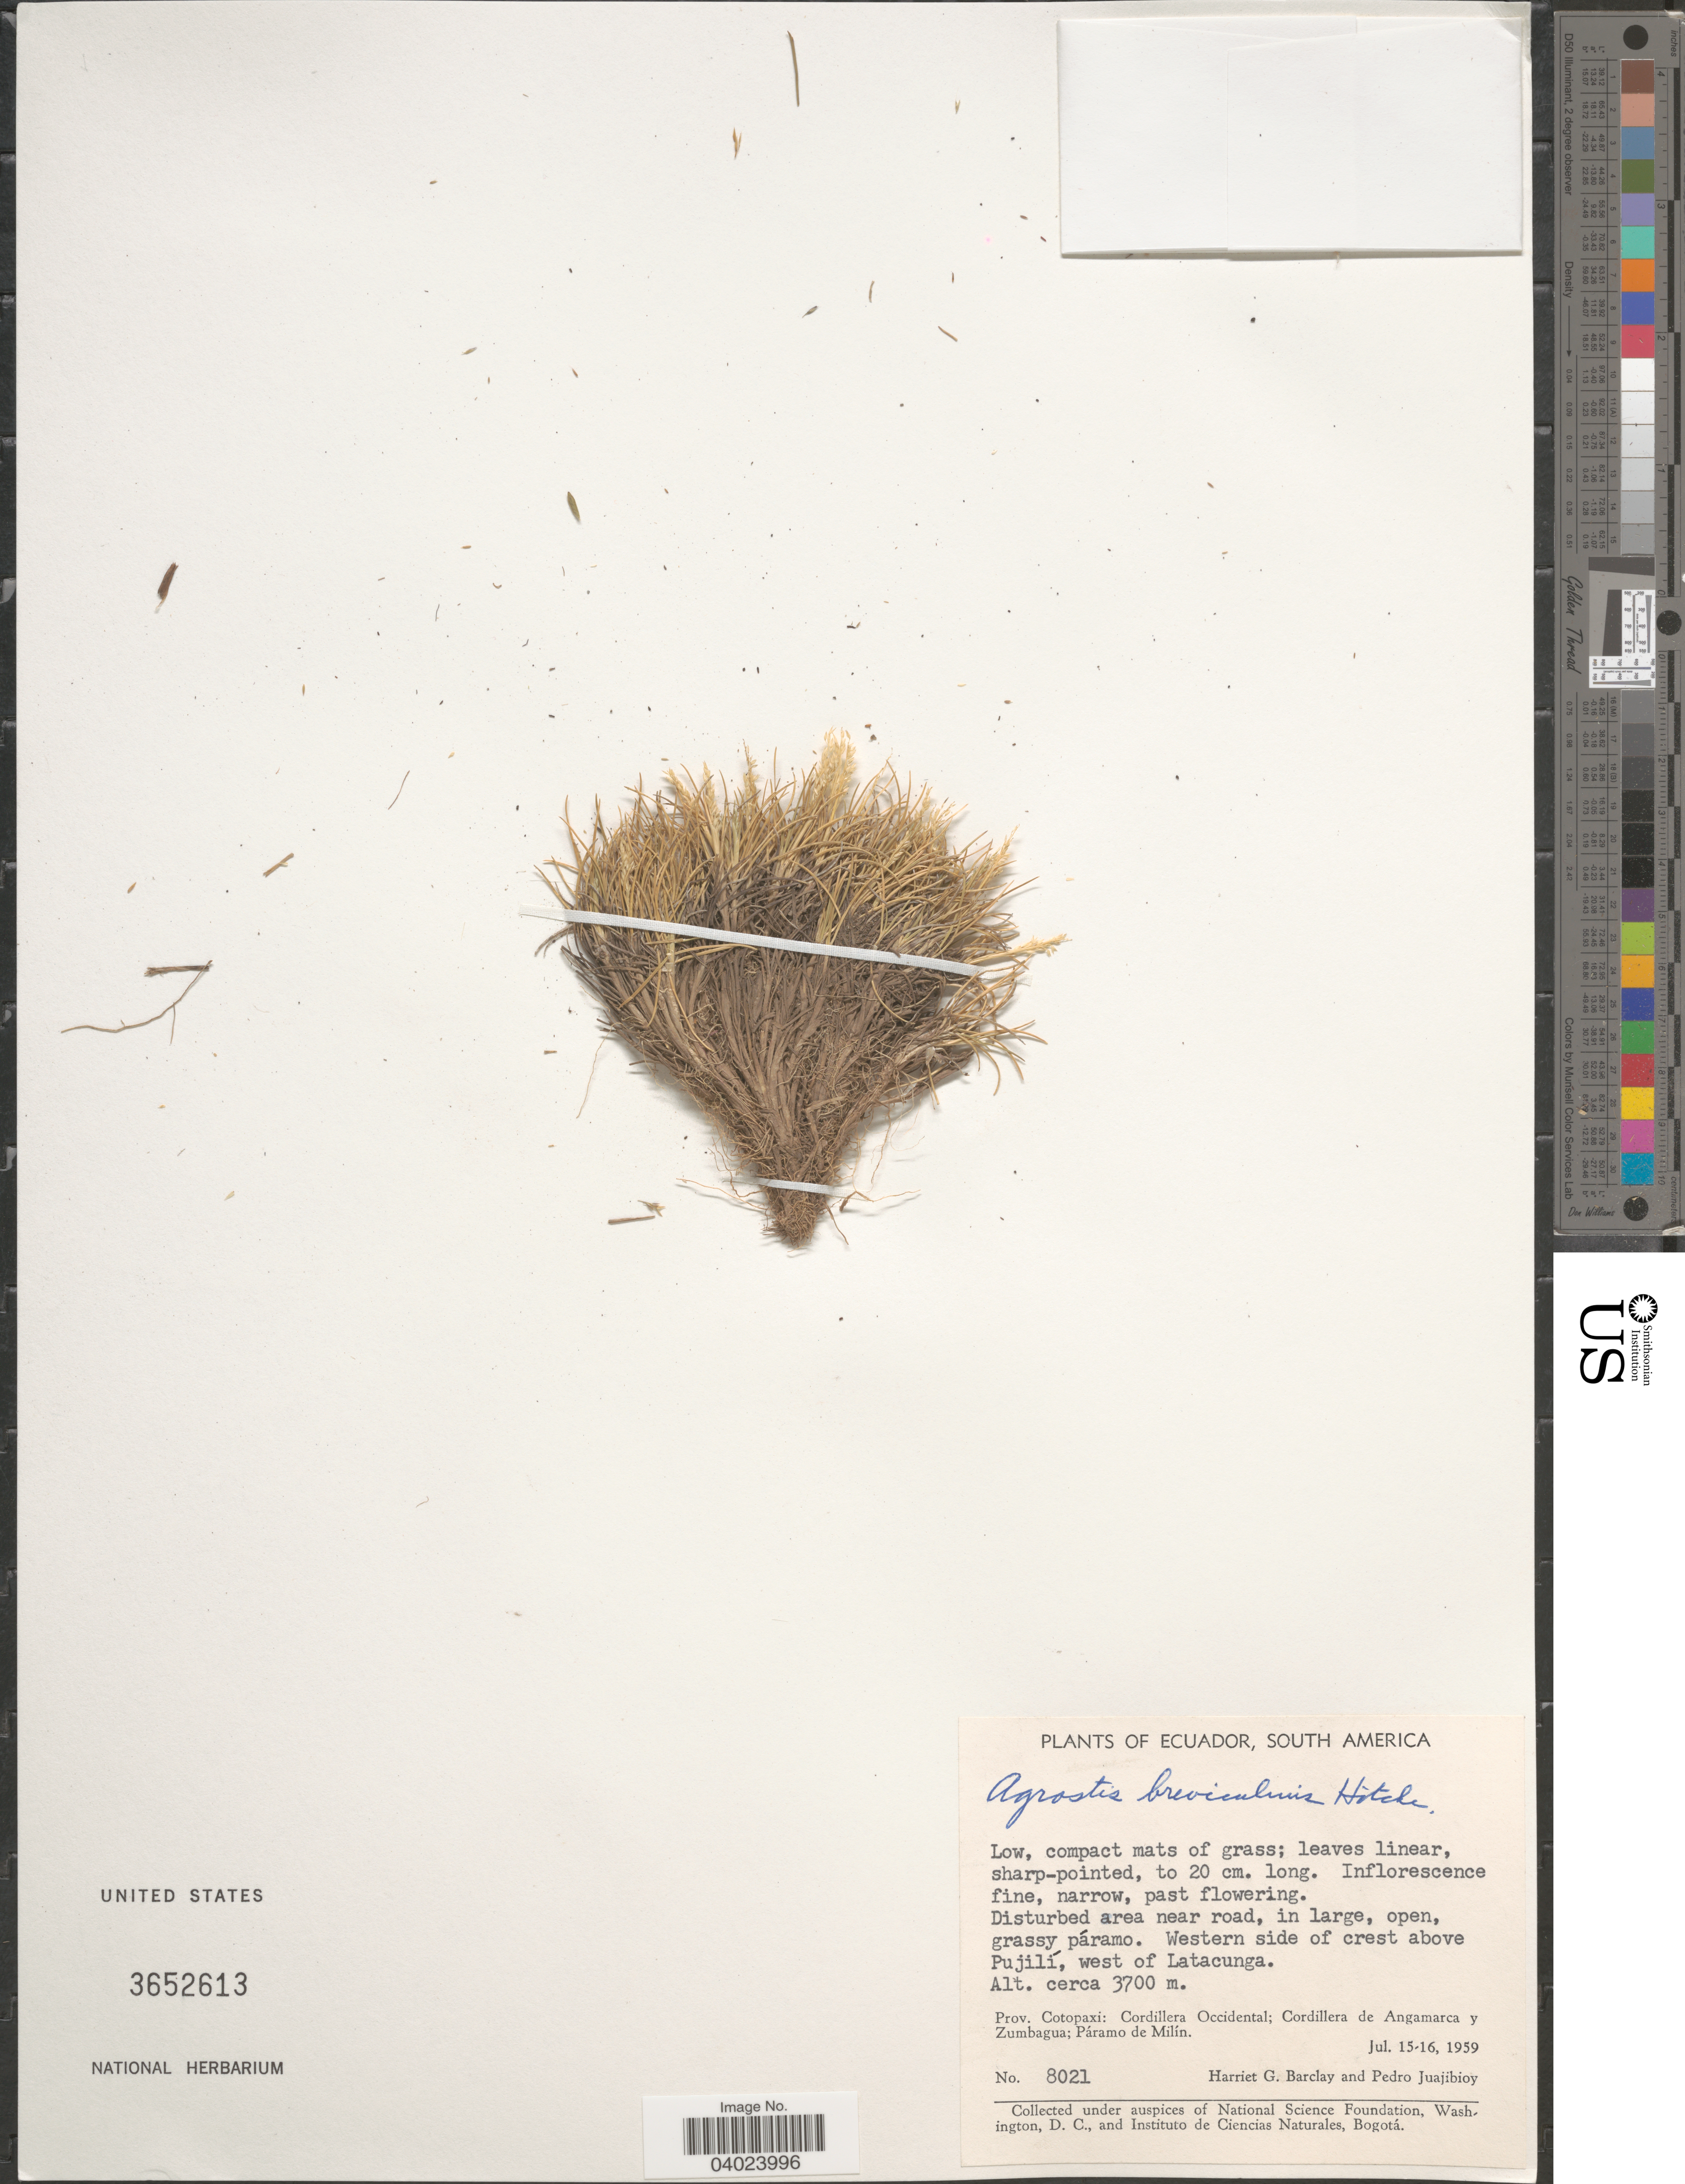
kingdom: Plantae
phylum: Tracheophyta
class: Liliopsida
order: Poales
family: Poaceae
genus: Agrostis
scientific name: Agrostis breviculmis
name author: Hitchc.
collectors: H. G. Barclay & P. Juajibioy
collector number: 8021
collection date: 1959-07-15/1959-07-16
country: Ecuador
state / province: Cotopaxi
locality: Western side of crest above Pujilí, west of Latacunga. Cordillera Occidental; Cordillera de Angamarca y Zumbagua; Páramo de Milín.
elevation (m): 3700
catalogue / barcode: US 3652613